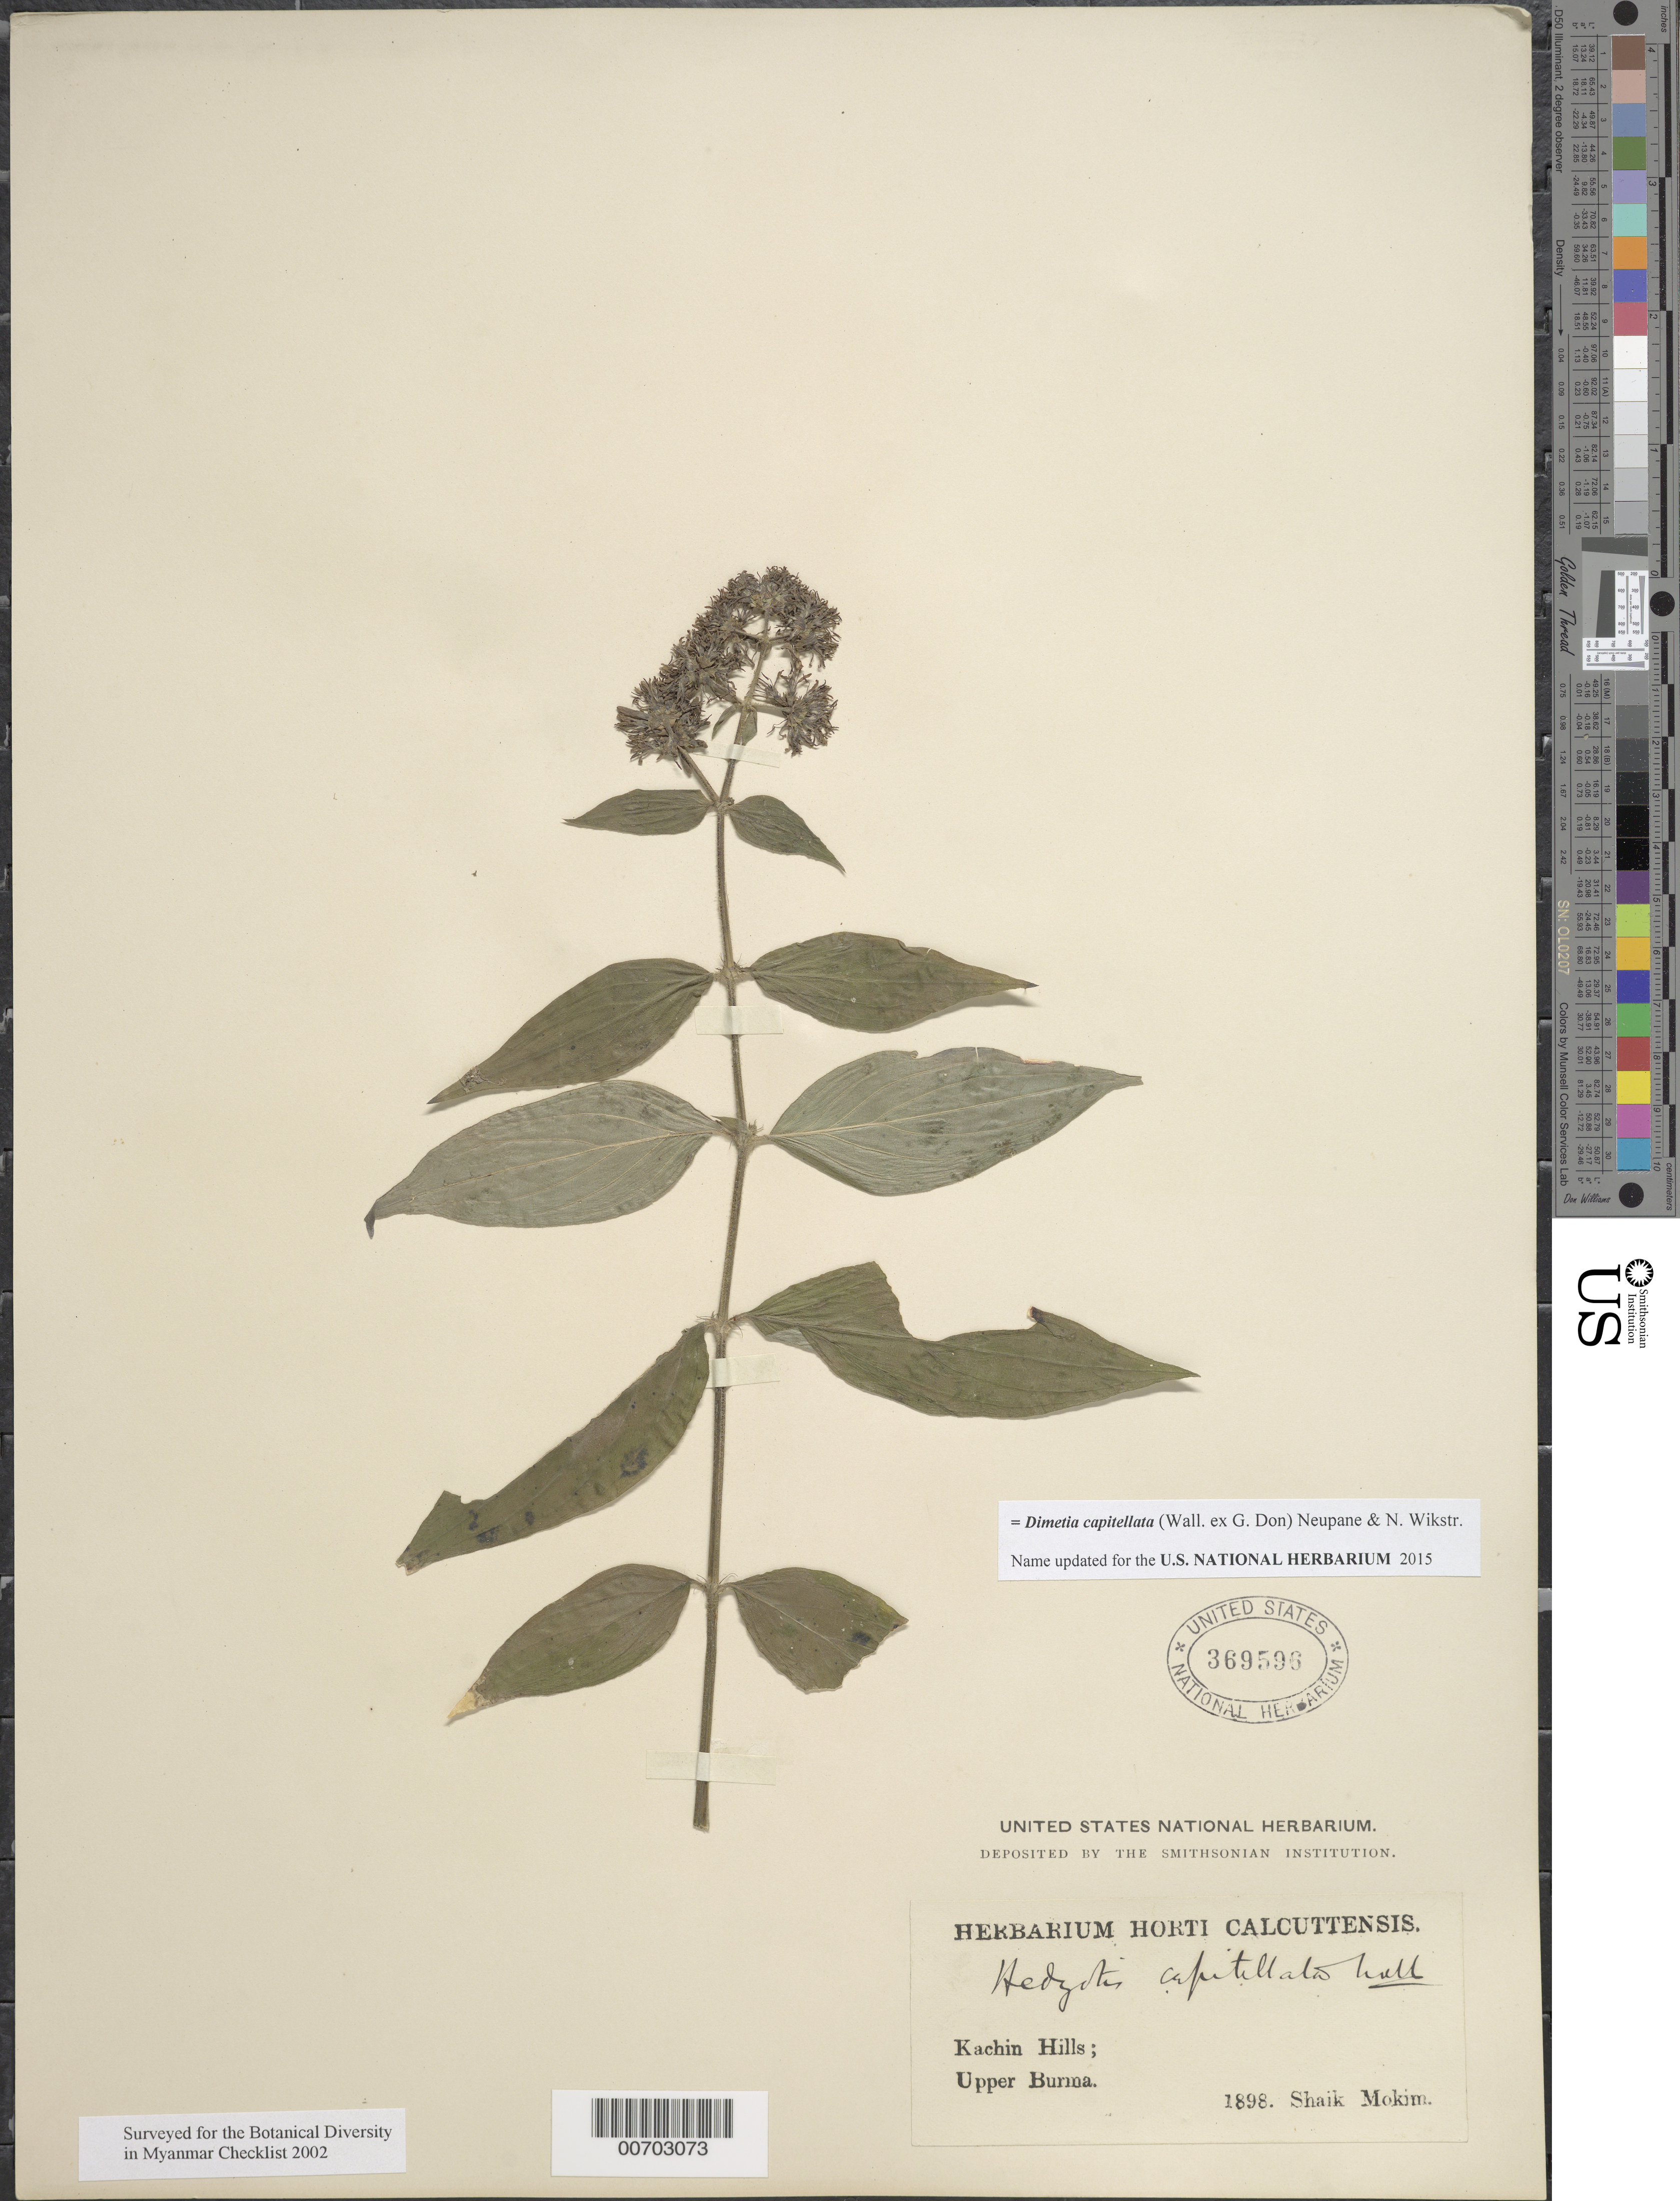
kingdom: Plantae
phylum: Tracheophyta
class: Magnoliopsida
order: Gentianales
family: Rubiaceae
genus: Hedyotis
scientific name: Hedyotis capitellata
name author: Wall.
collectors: S. Mokim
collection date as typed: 1898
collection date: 1898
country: Myanmar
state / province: Kachin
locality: Kachin Hills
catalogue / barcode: US 369596